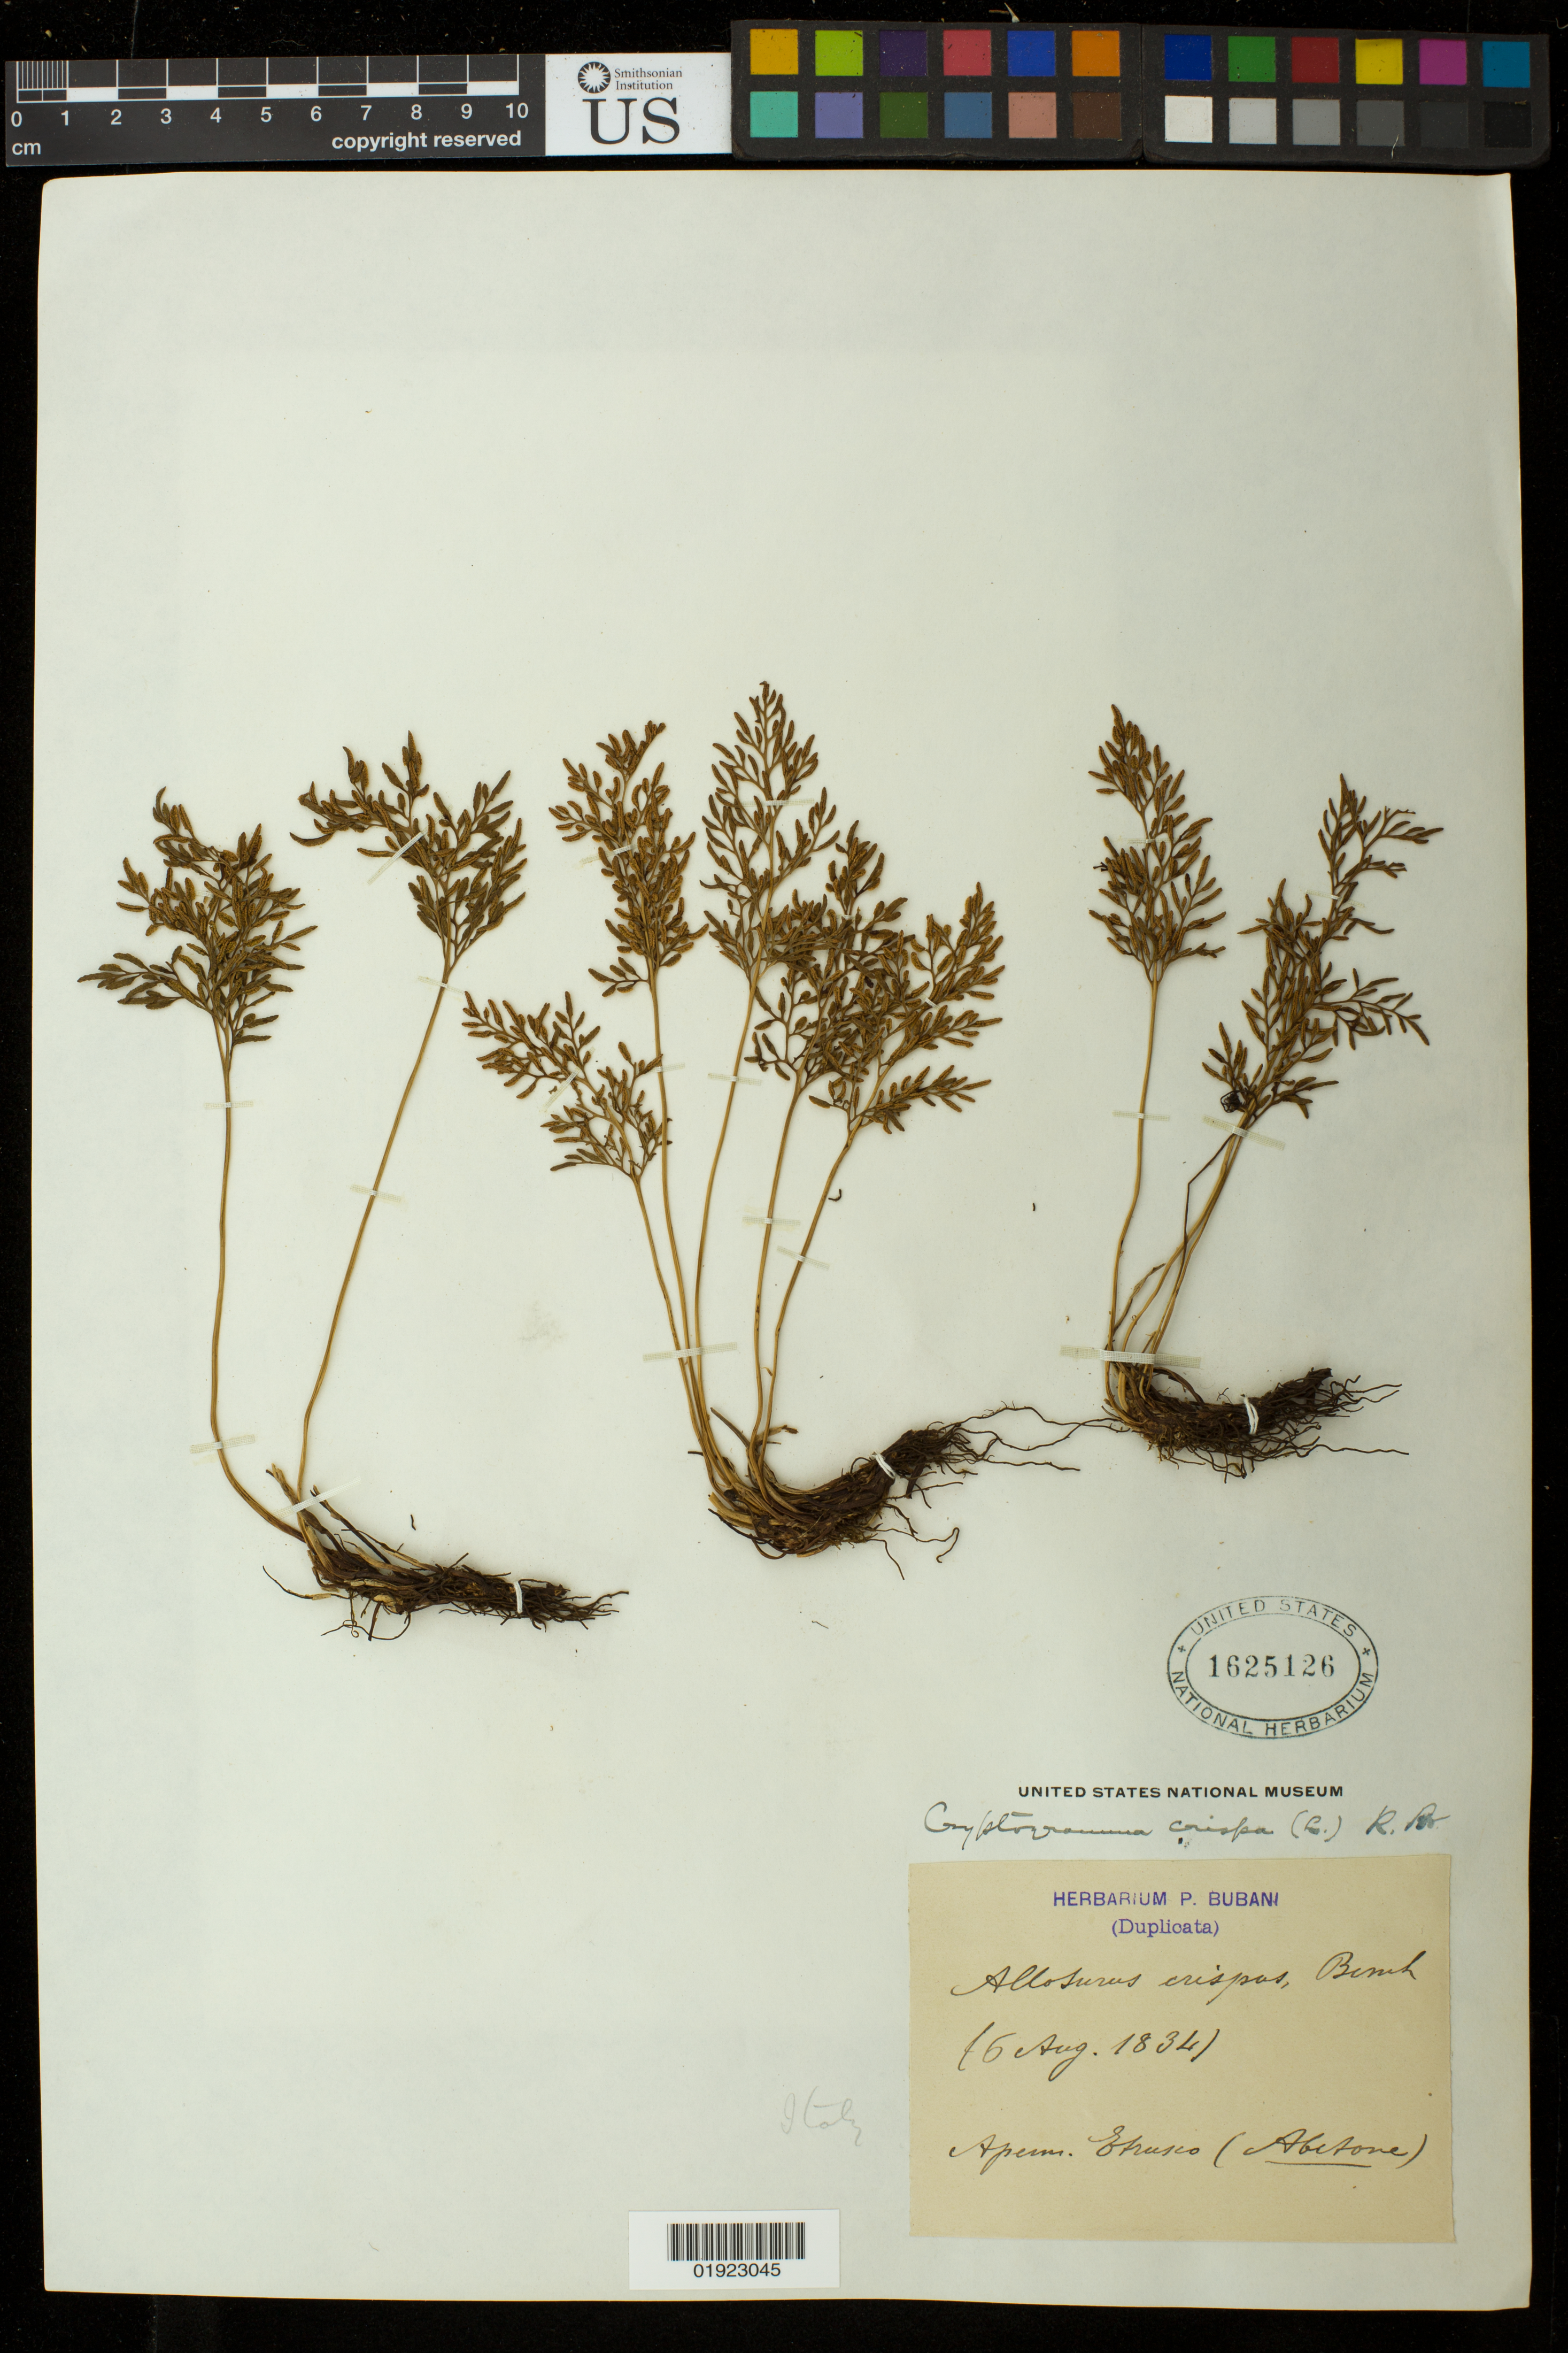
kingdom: Plantae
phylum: Tracheophyta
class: Polypodiopsida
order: Polypodiales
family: Pteridaceae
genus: Cryptogramma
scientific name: Cryptogramma crispa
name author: Fernald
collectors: P. Bubani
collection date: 1834-08-06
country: Italy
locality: Apenn. Etrusco (Abetone)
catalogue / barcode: US 1625126